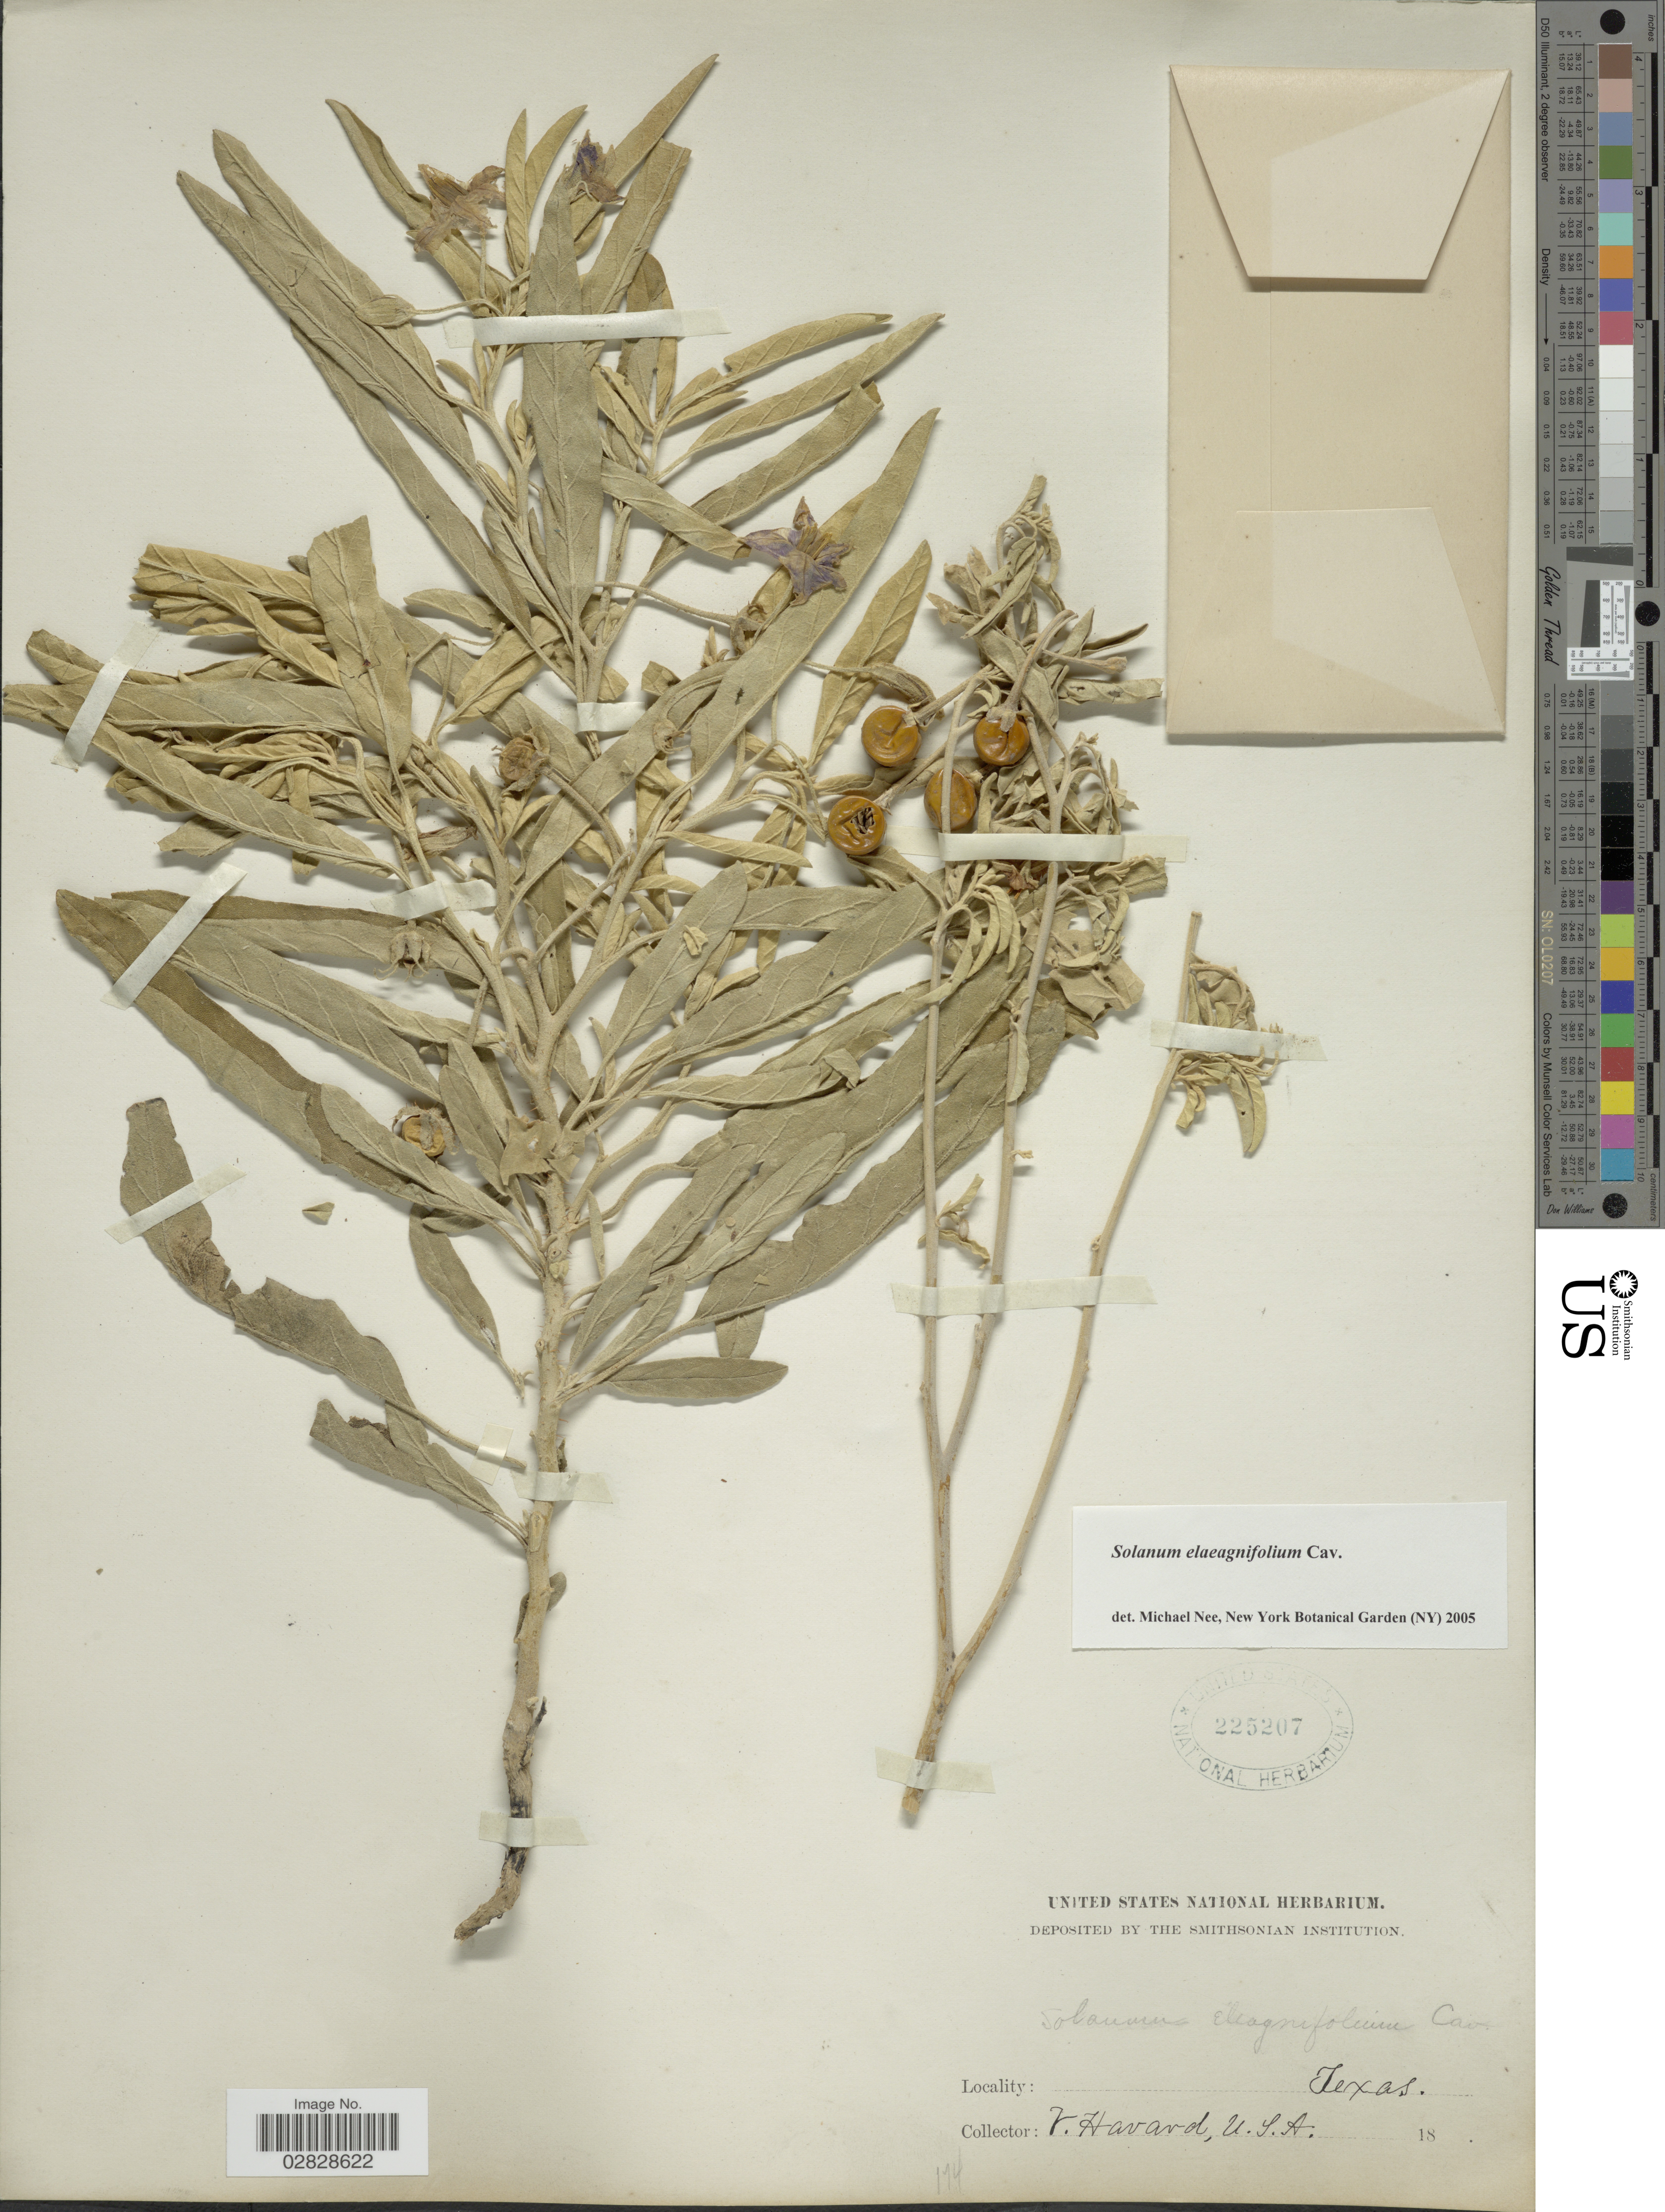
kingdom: Plantae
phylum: Tracheophyta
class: Magnoliopsida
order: Solanales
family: Solanaceae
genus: Solanum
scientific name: Solanum elaeagnifolium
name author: Cav.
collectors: V. Havard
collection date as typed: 18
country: United States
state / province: Texas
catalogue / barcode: US 225207